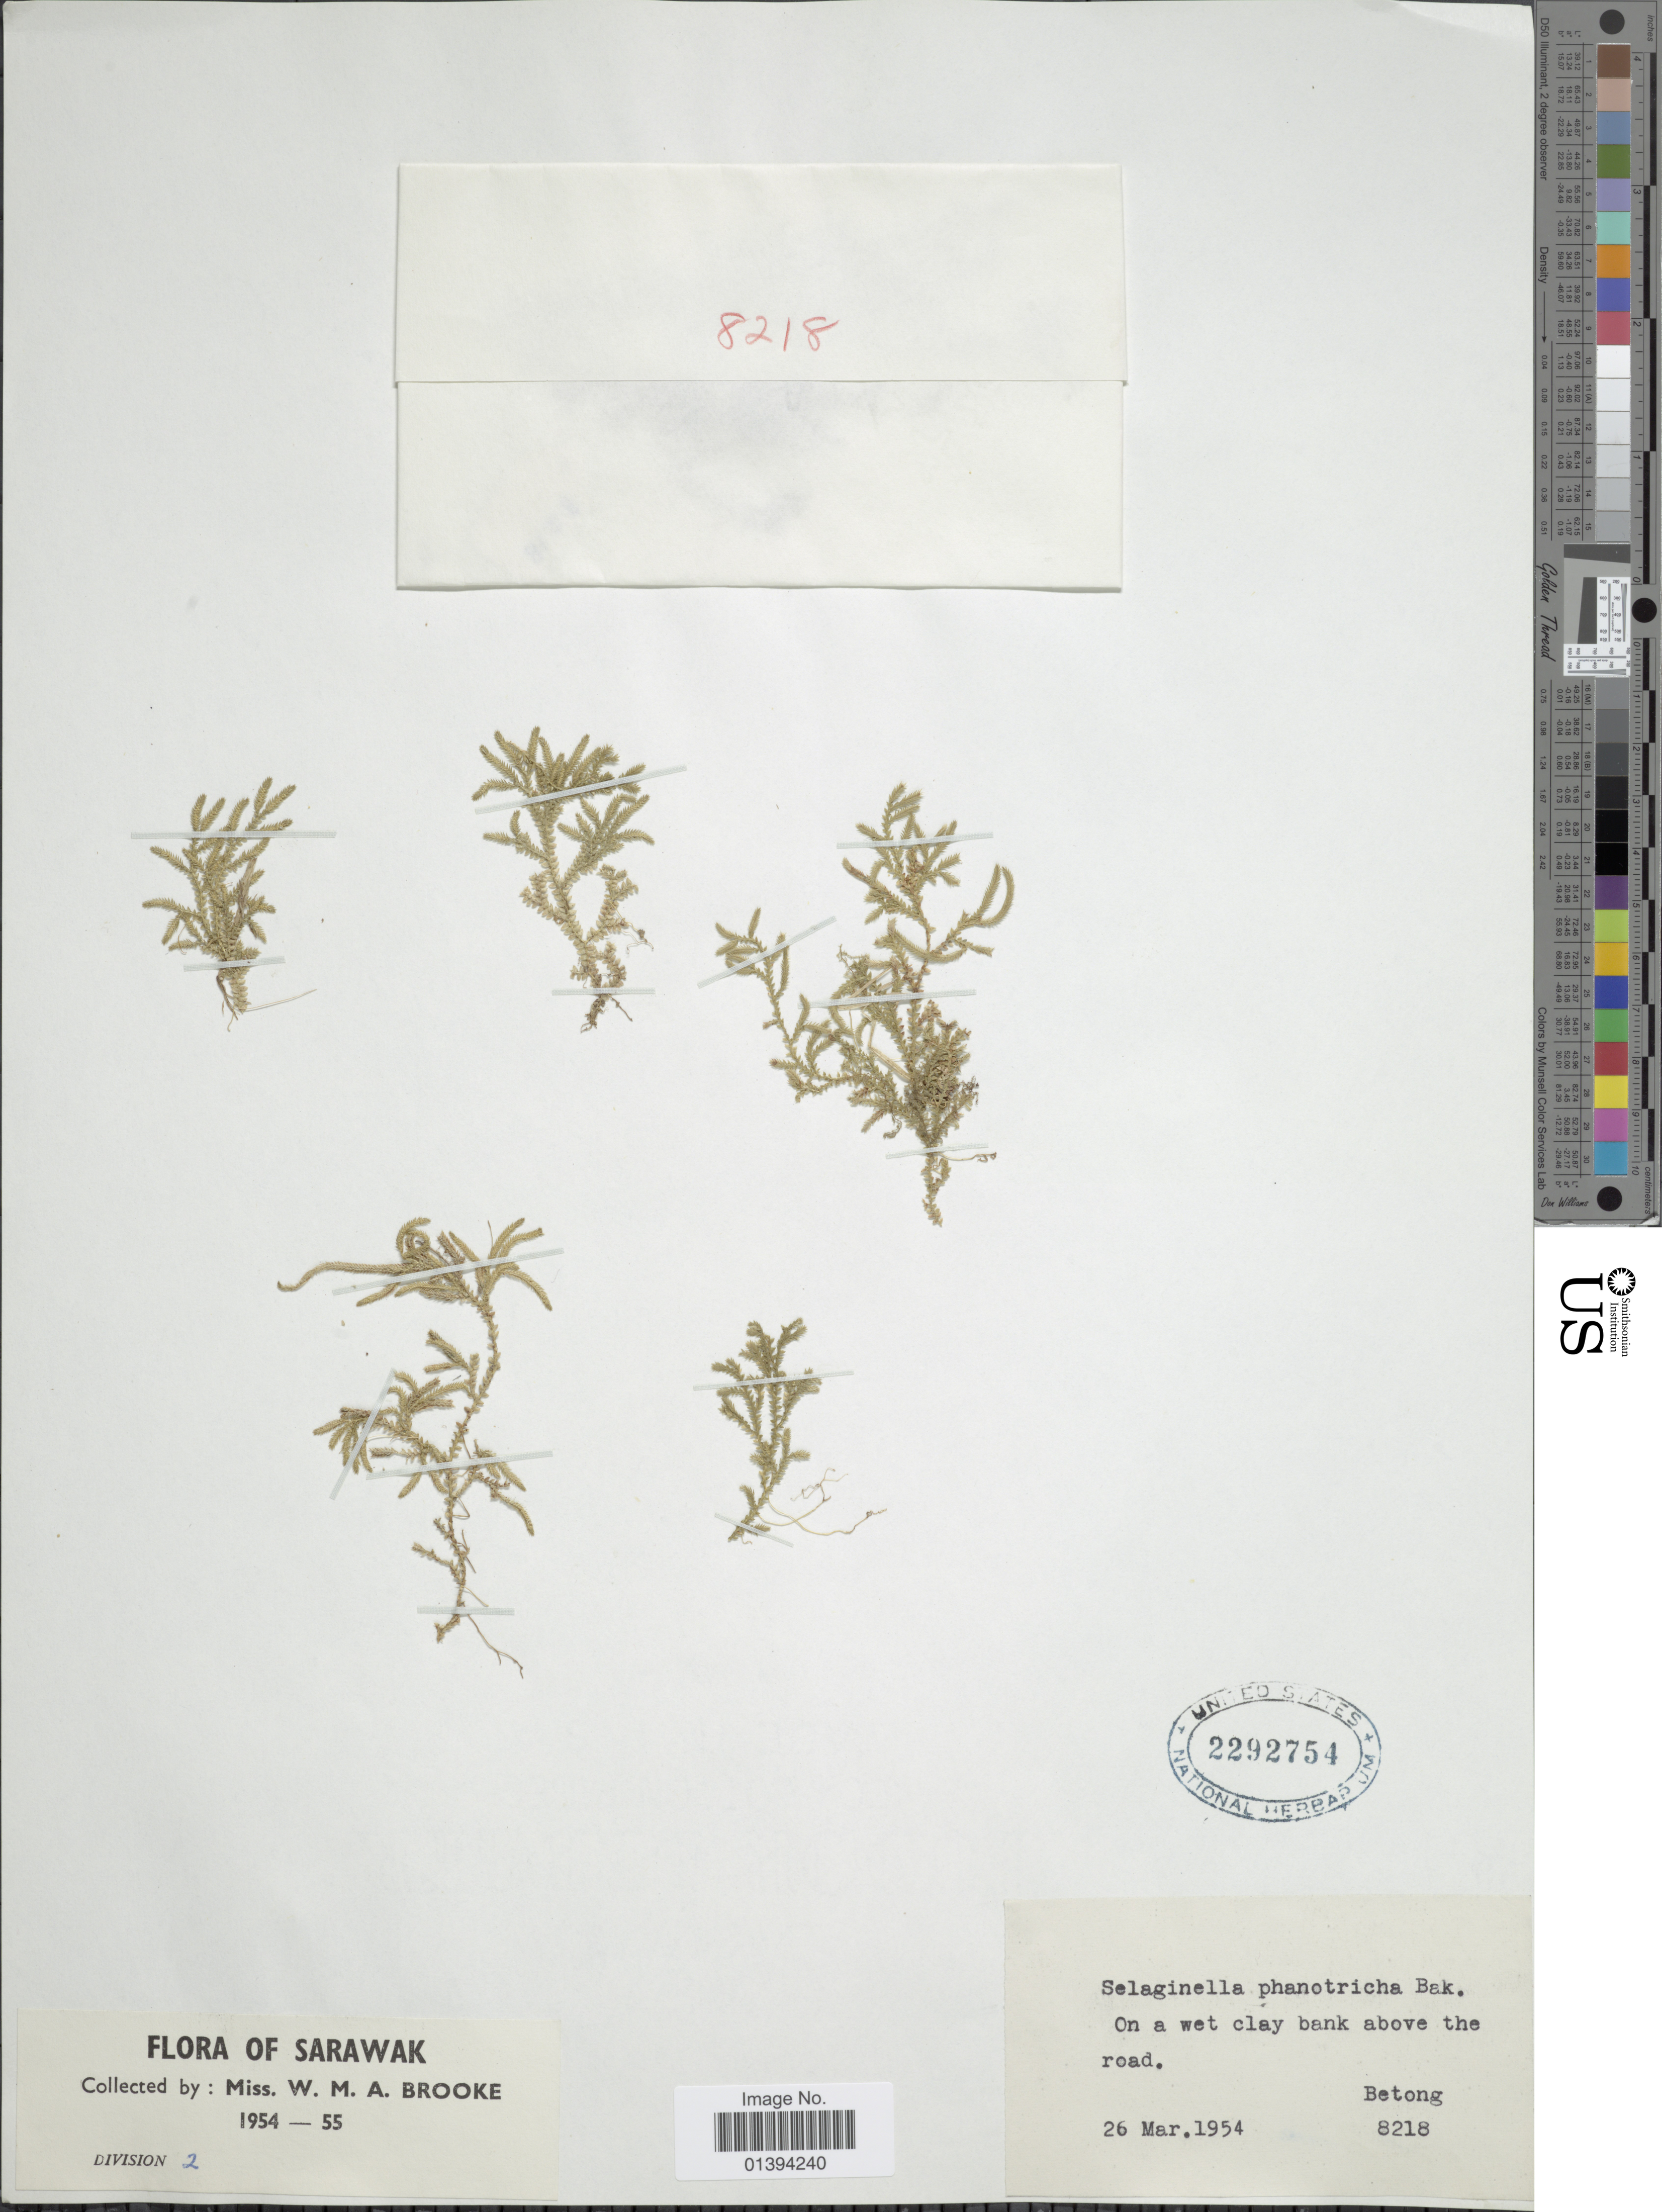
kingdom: Plantae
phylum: Tracheophyta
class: Lycopodiopsida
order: Selaginellales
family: Selaginellaceae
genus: Selaginella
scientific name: Selaginella phanotricha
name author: Baker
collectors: W. Brooke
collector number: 8218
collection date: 1954-03-26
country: Malaysia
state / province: Sarawak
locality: On a wet clay bank above the road, Betong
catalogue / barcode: US 2292754